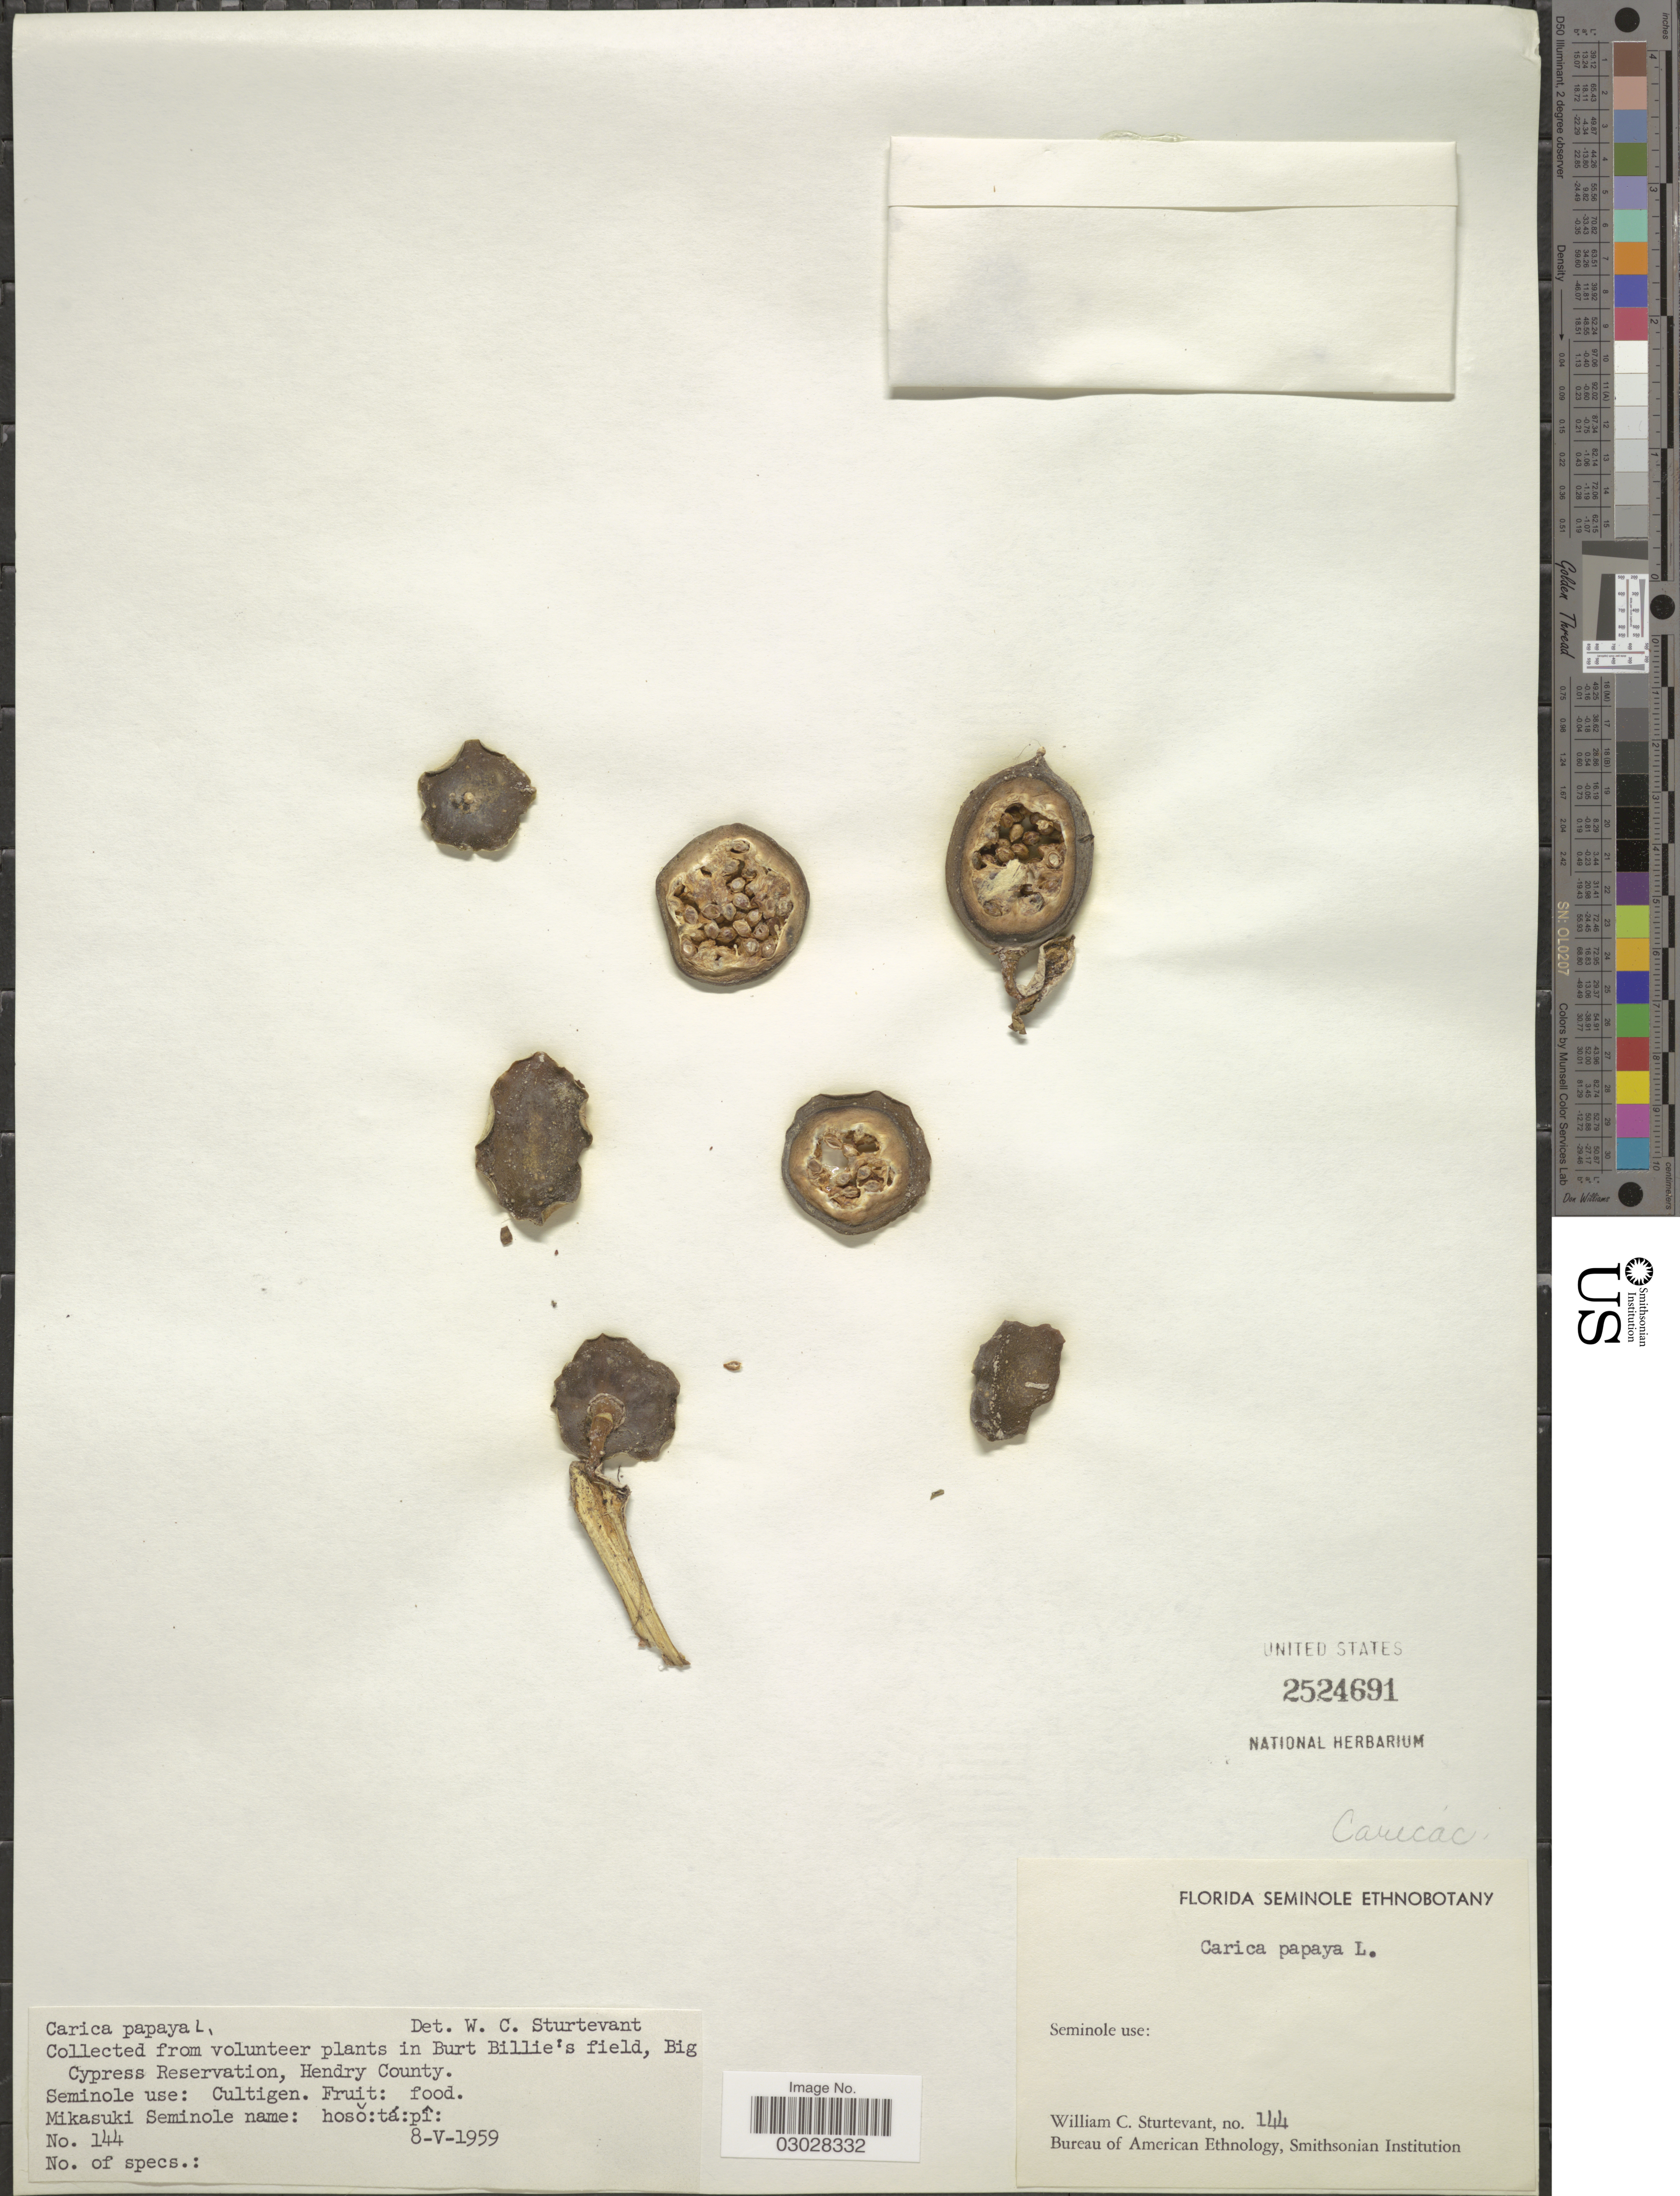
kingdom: Plantae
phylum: Tracheophyta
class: Magnoliopsida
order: Brassicales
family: Caricaceae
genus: Carica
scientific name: Carica papaya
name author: L.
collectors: W. Sturtevant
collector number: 144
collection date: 1959-05-08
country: United States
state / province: Florida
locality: In Burt Billie's field, Big Cypress Reservation, Hendry County.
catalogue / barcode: US 2524691